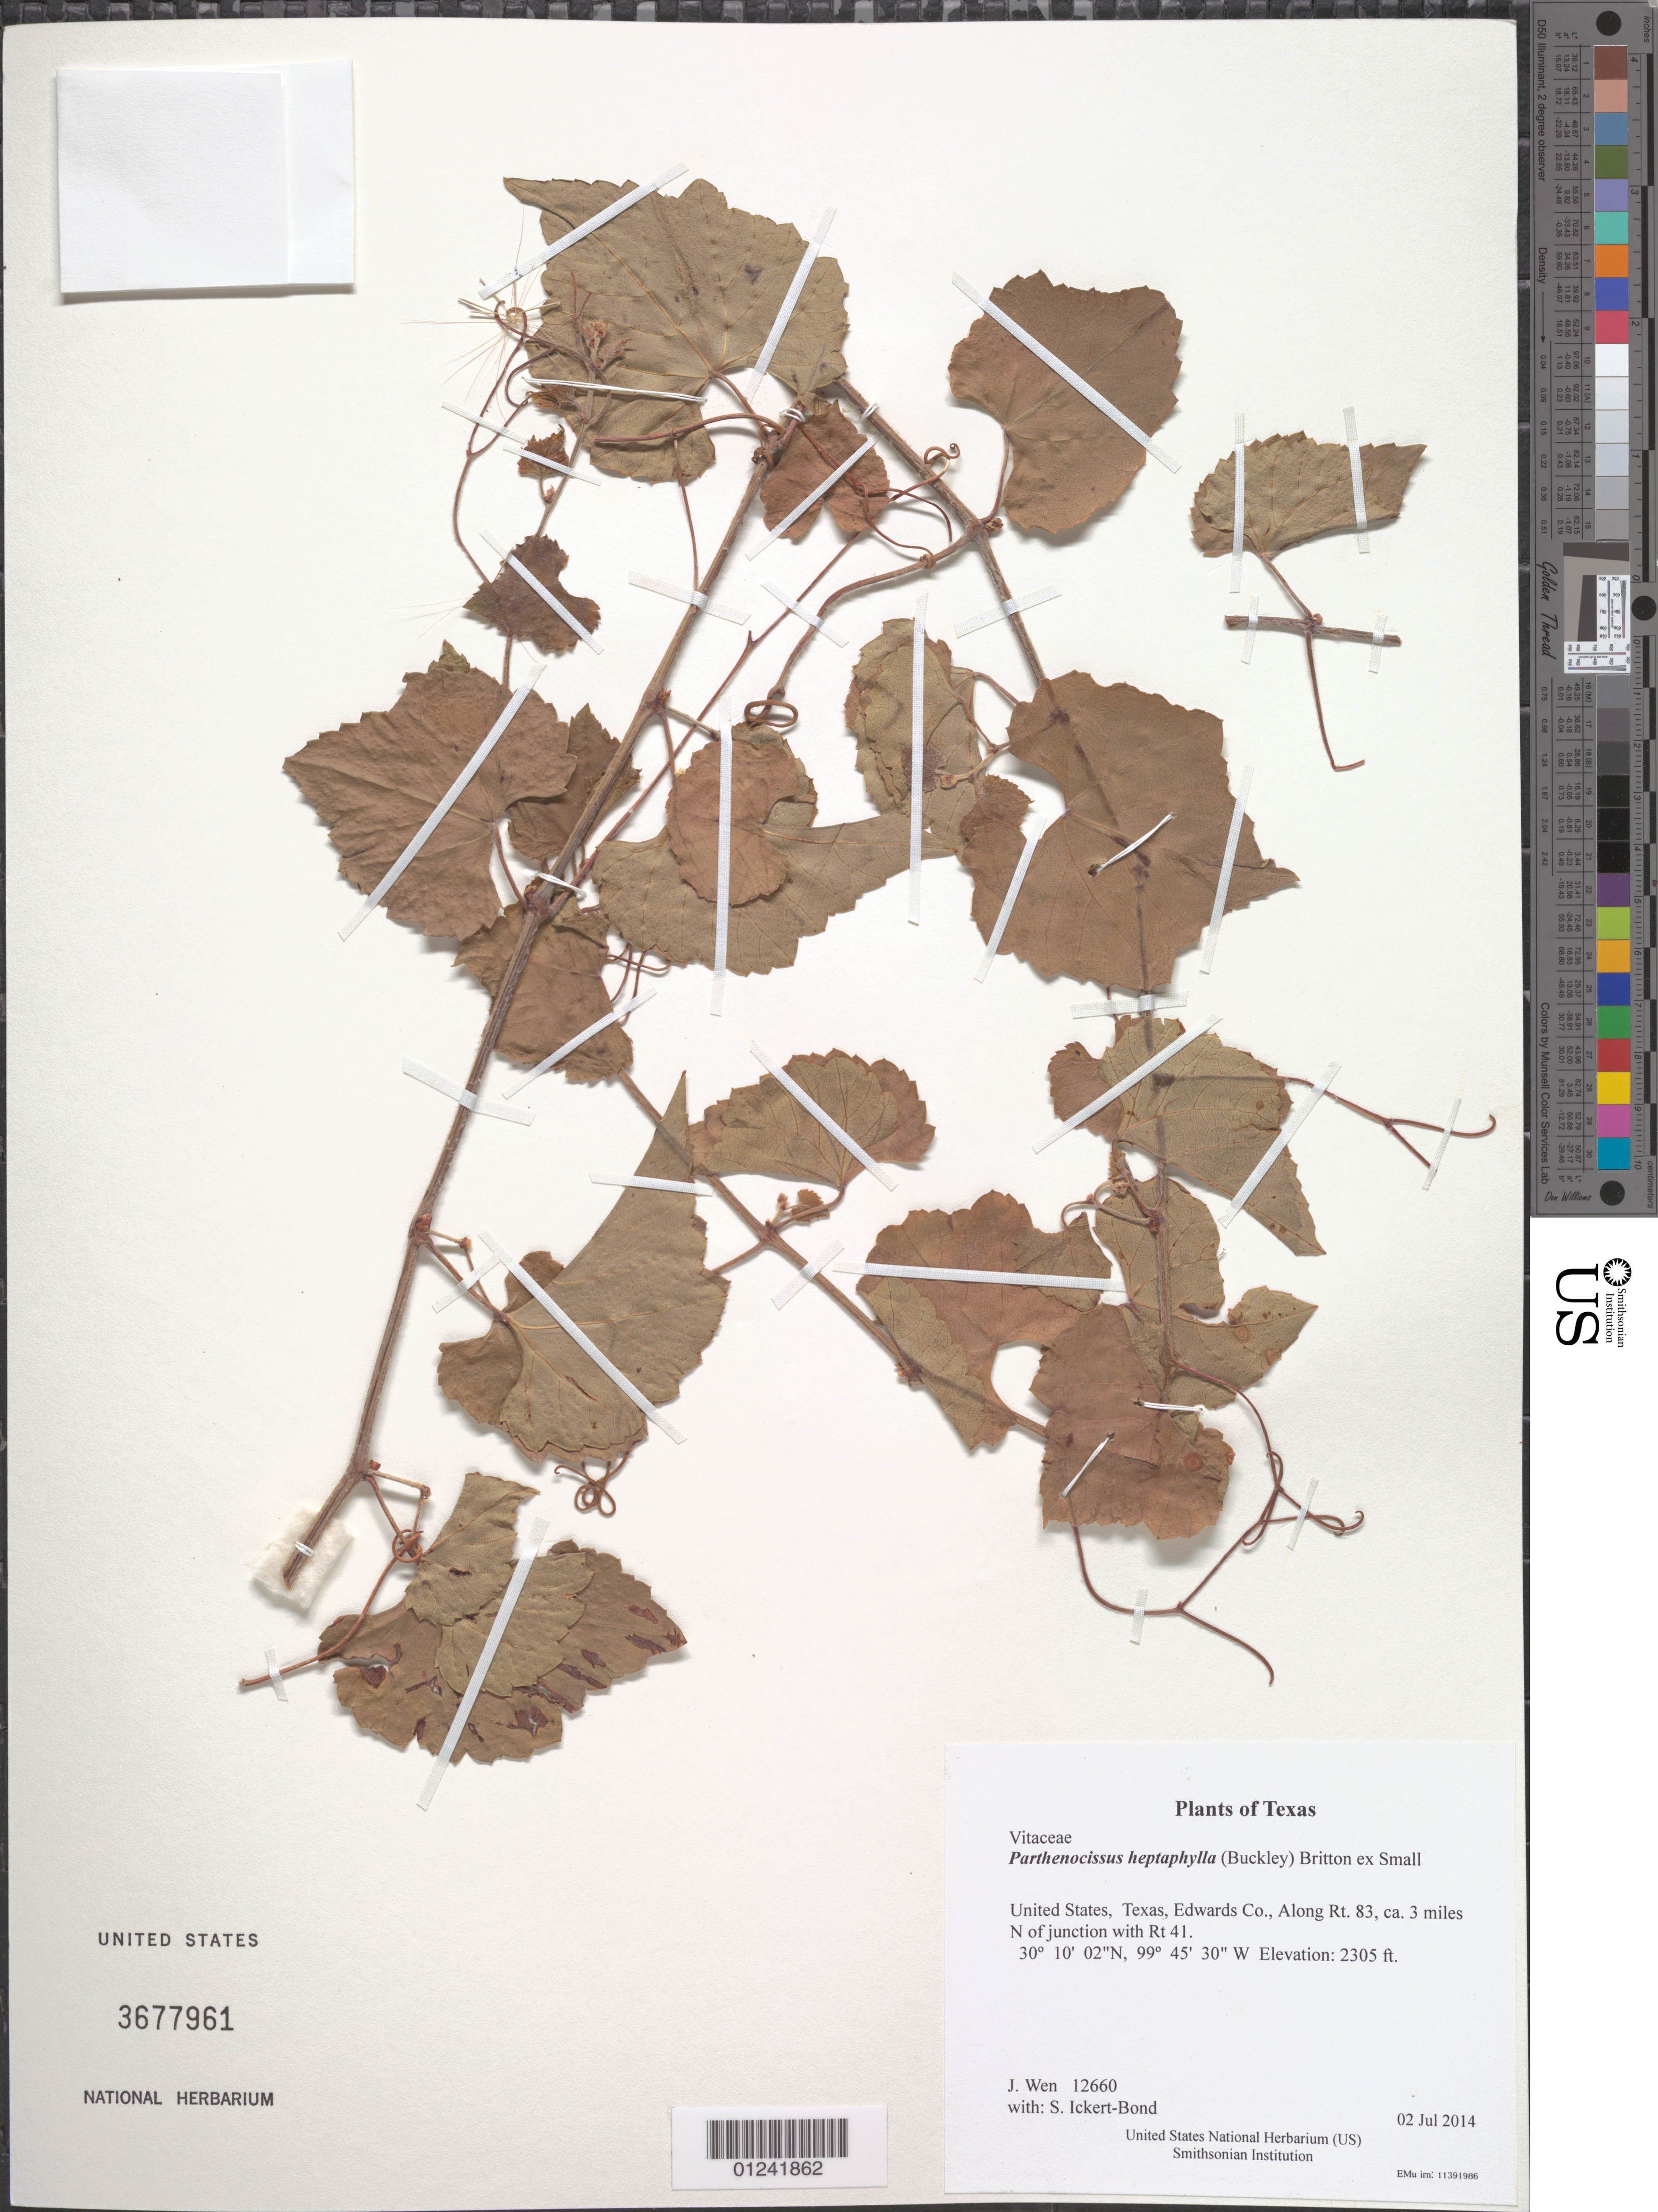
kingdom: Plantae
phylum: Tracheophyta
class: Magnoliopsida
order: Vitales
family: Vitaceae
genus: Parthenocissus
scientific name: Parthenocissus heptaphylla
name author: (Buckley) Britton ex Small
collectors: J. Wen & S. Ickert-Bond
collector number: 12660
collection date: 2014-07-02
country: United States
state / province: Texas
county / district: Edwards Co.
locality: Along Rt. 83, ca. 3 miles N of junction with Rt 41.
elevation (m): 703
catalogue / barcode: US 3677961